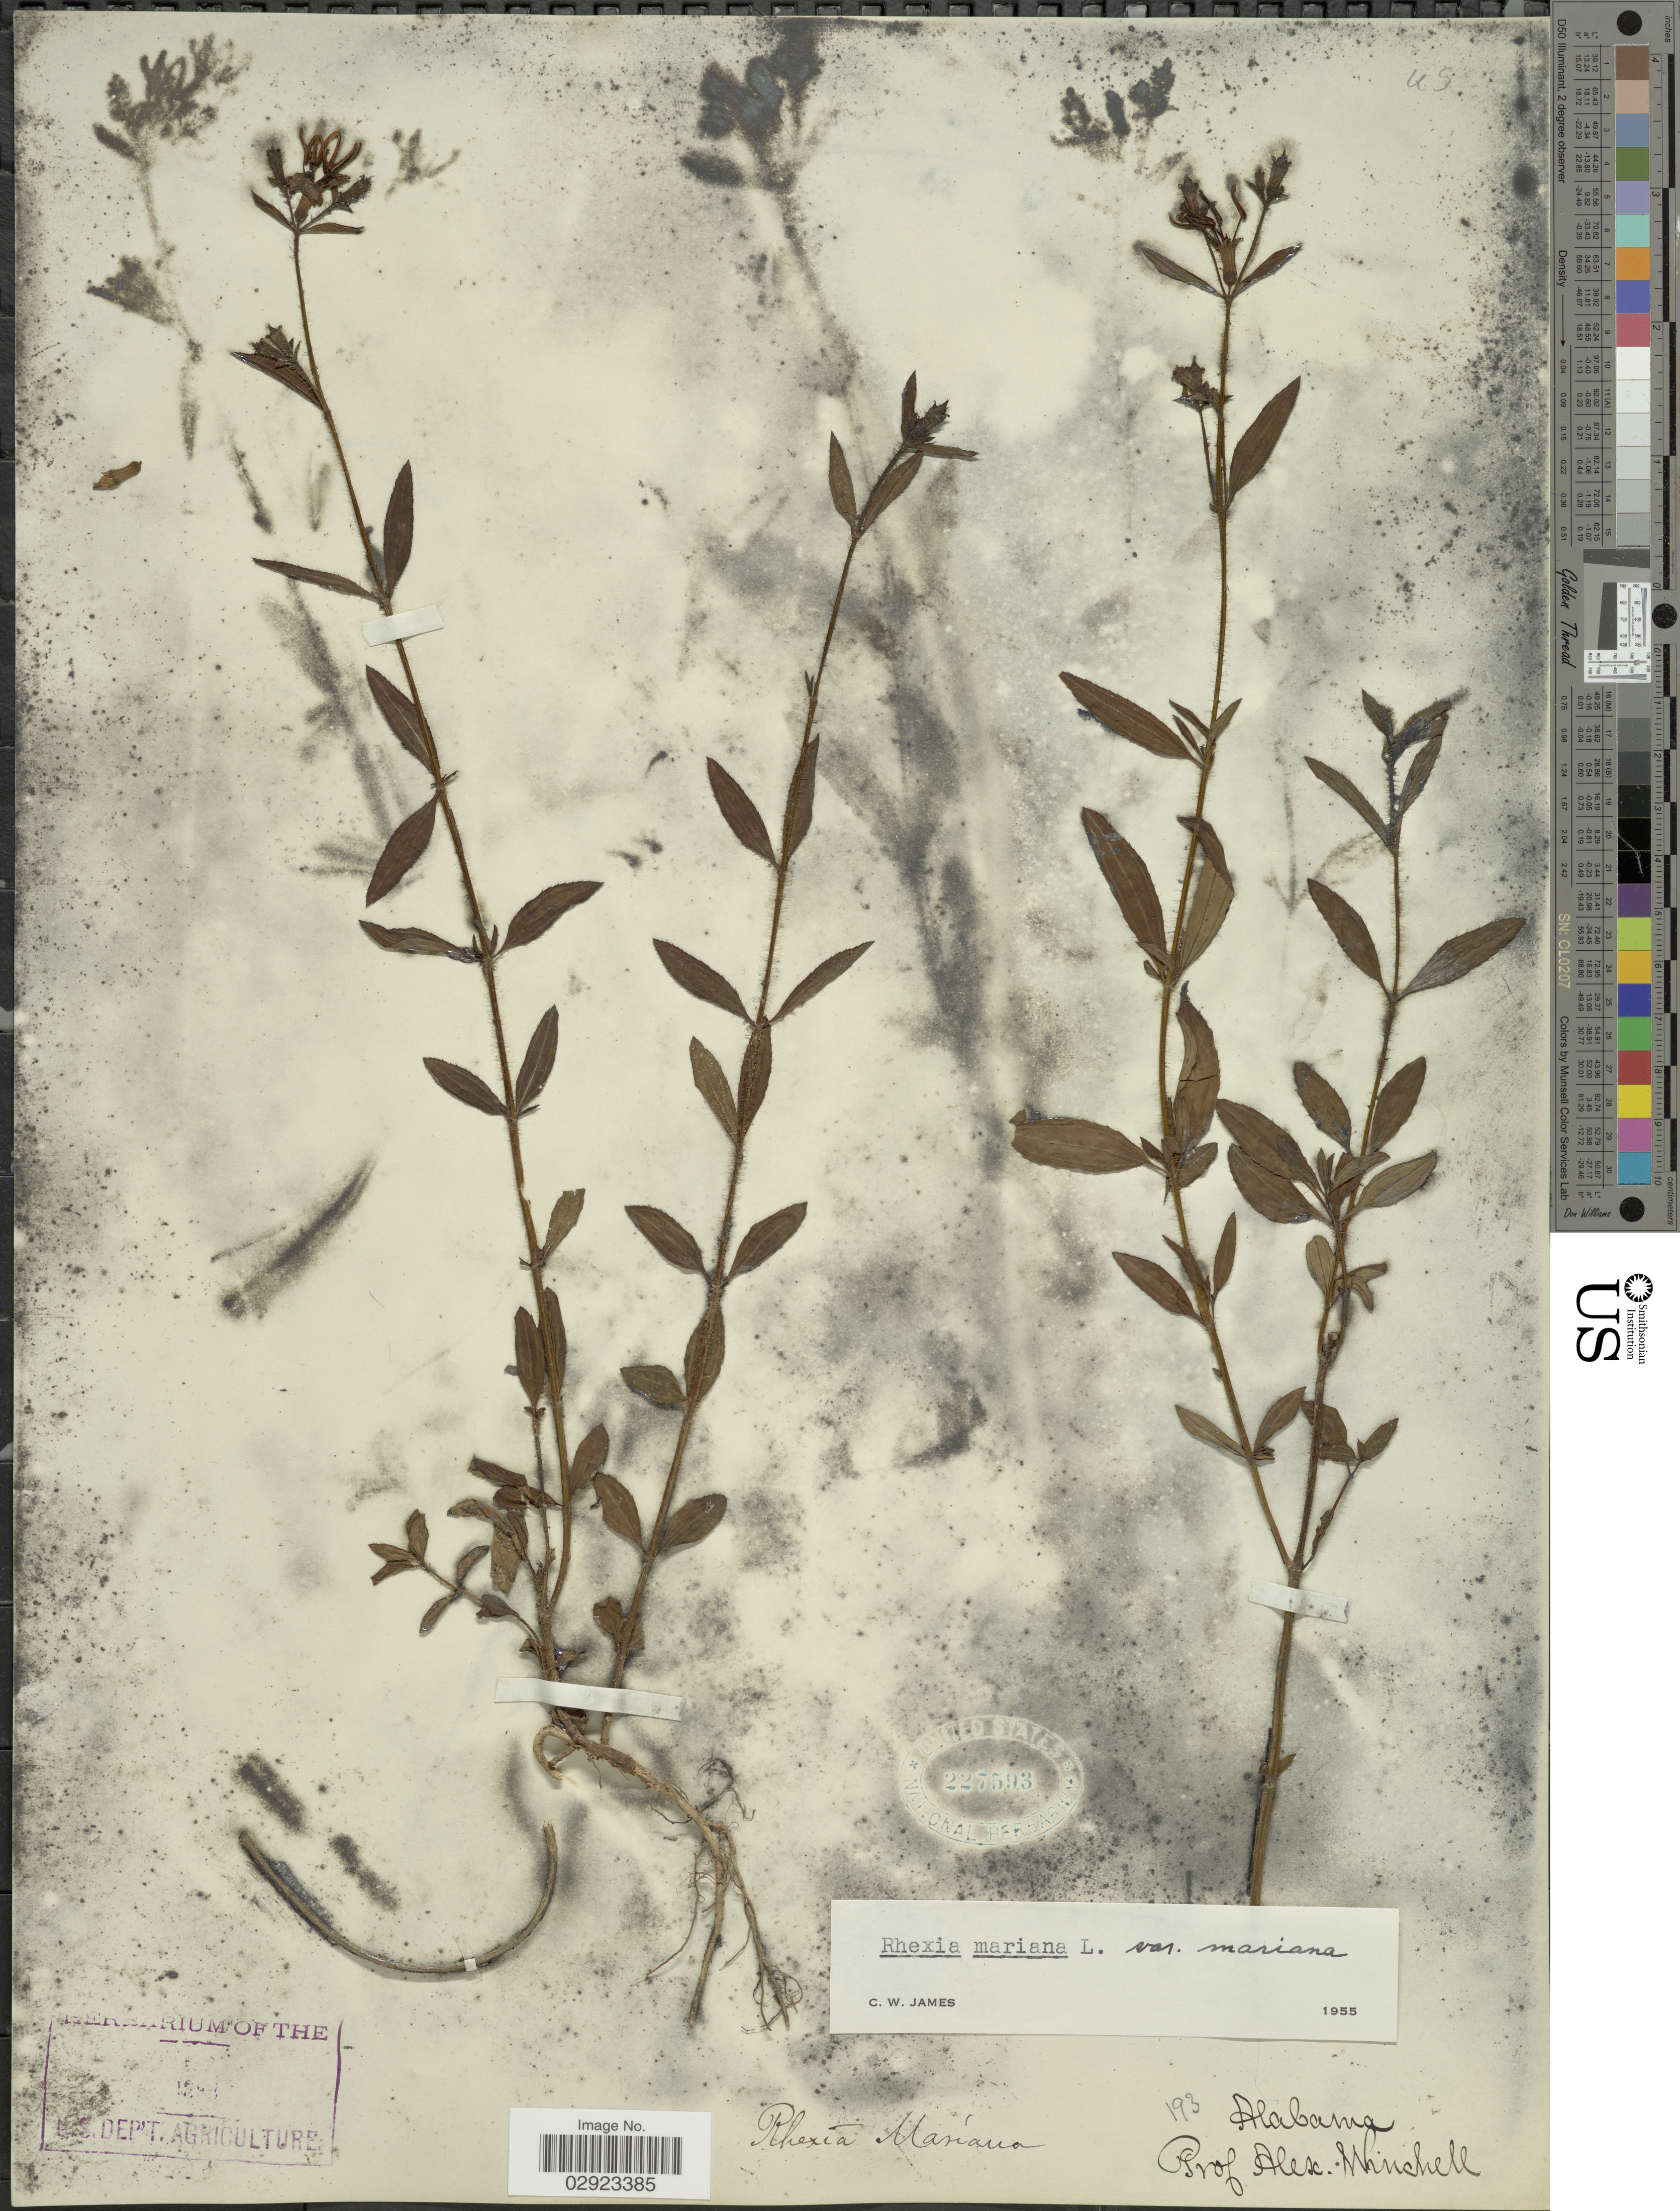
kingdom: Plantae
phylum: Tracheophyta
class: Magnoliopsida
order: Myrtales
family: Melastomataceae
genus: Rhexia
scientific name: Rhexia mariana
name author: L.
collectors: A. Winchell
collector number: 193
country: United States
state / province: Alabama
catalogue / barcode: US 227593